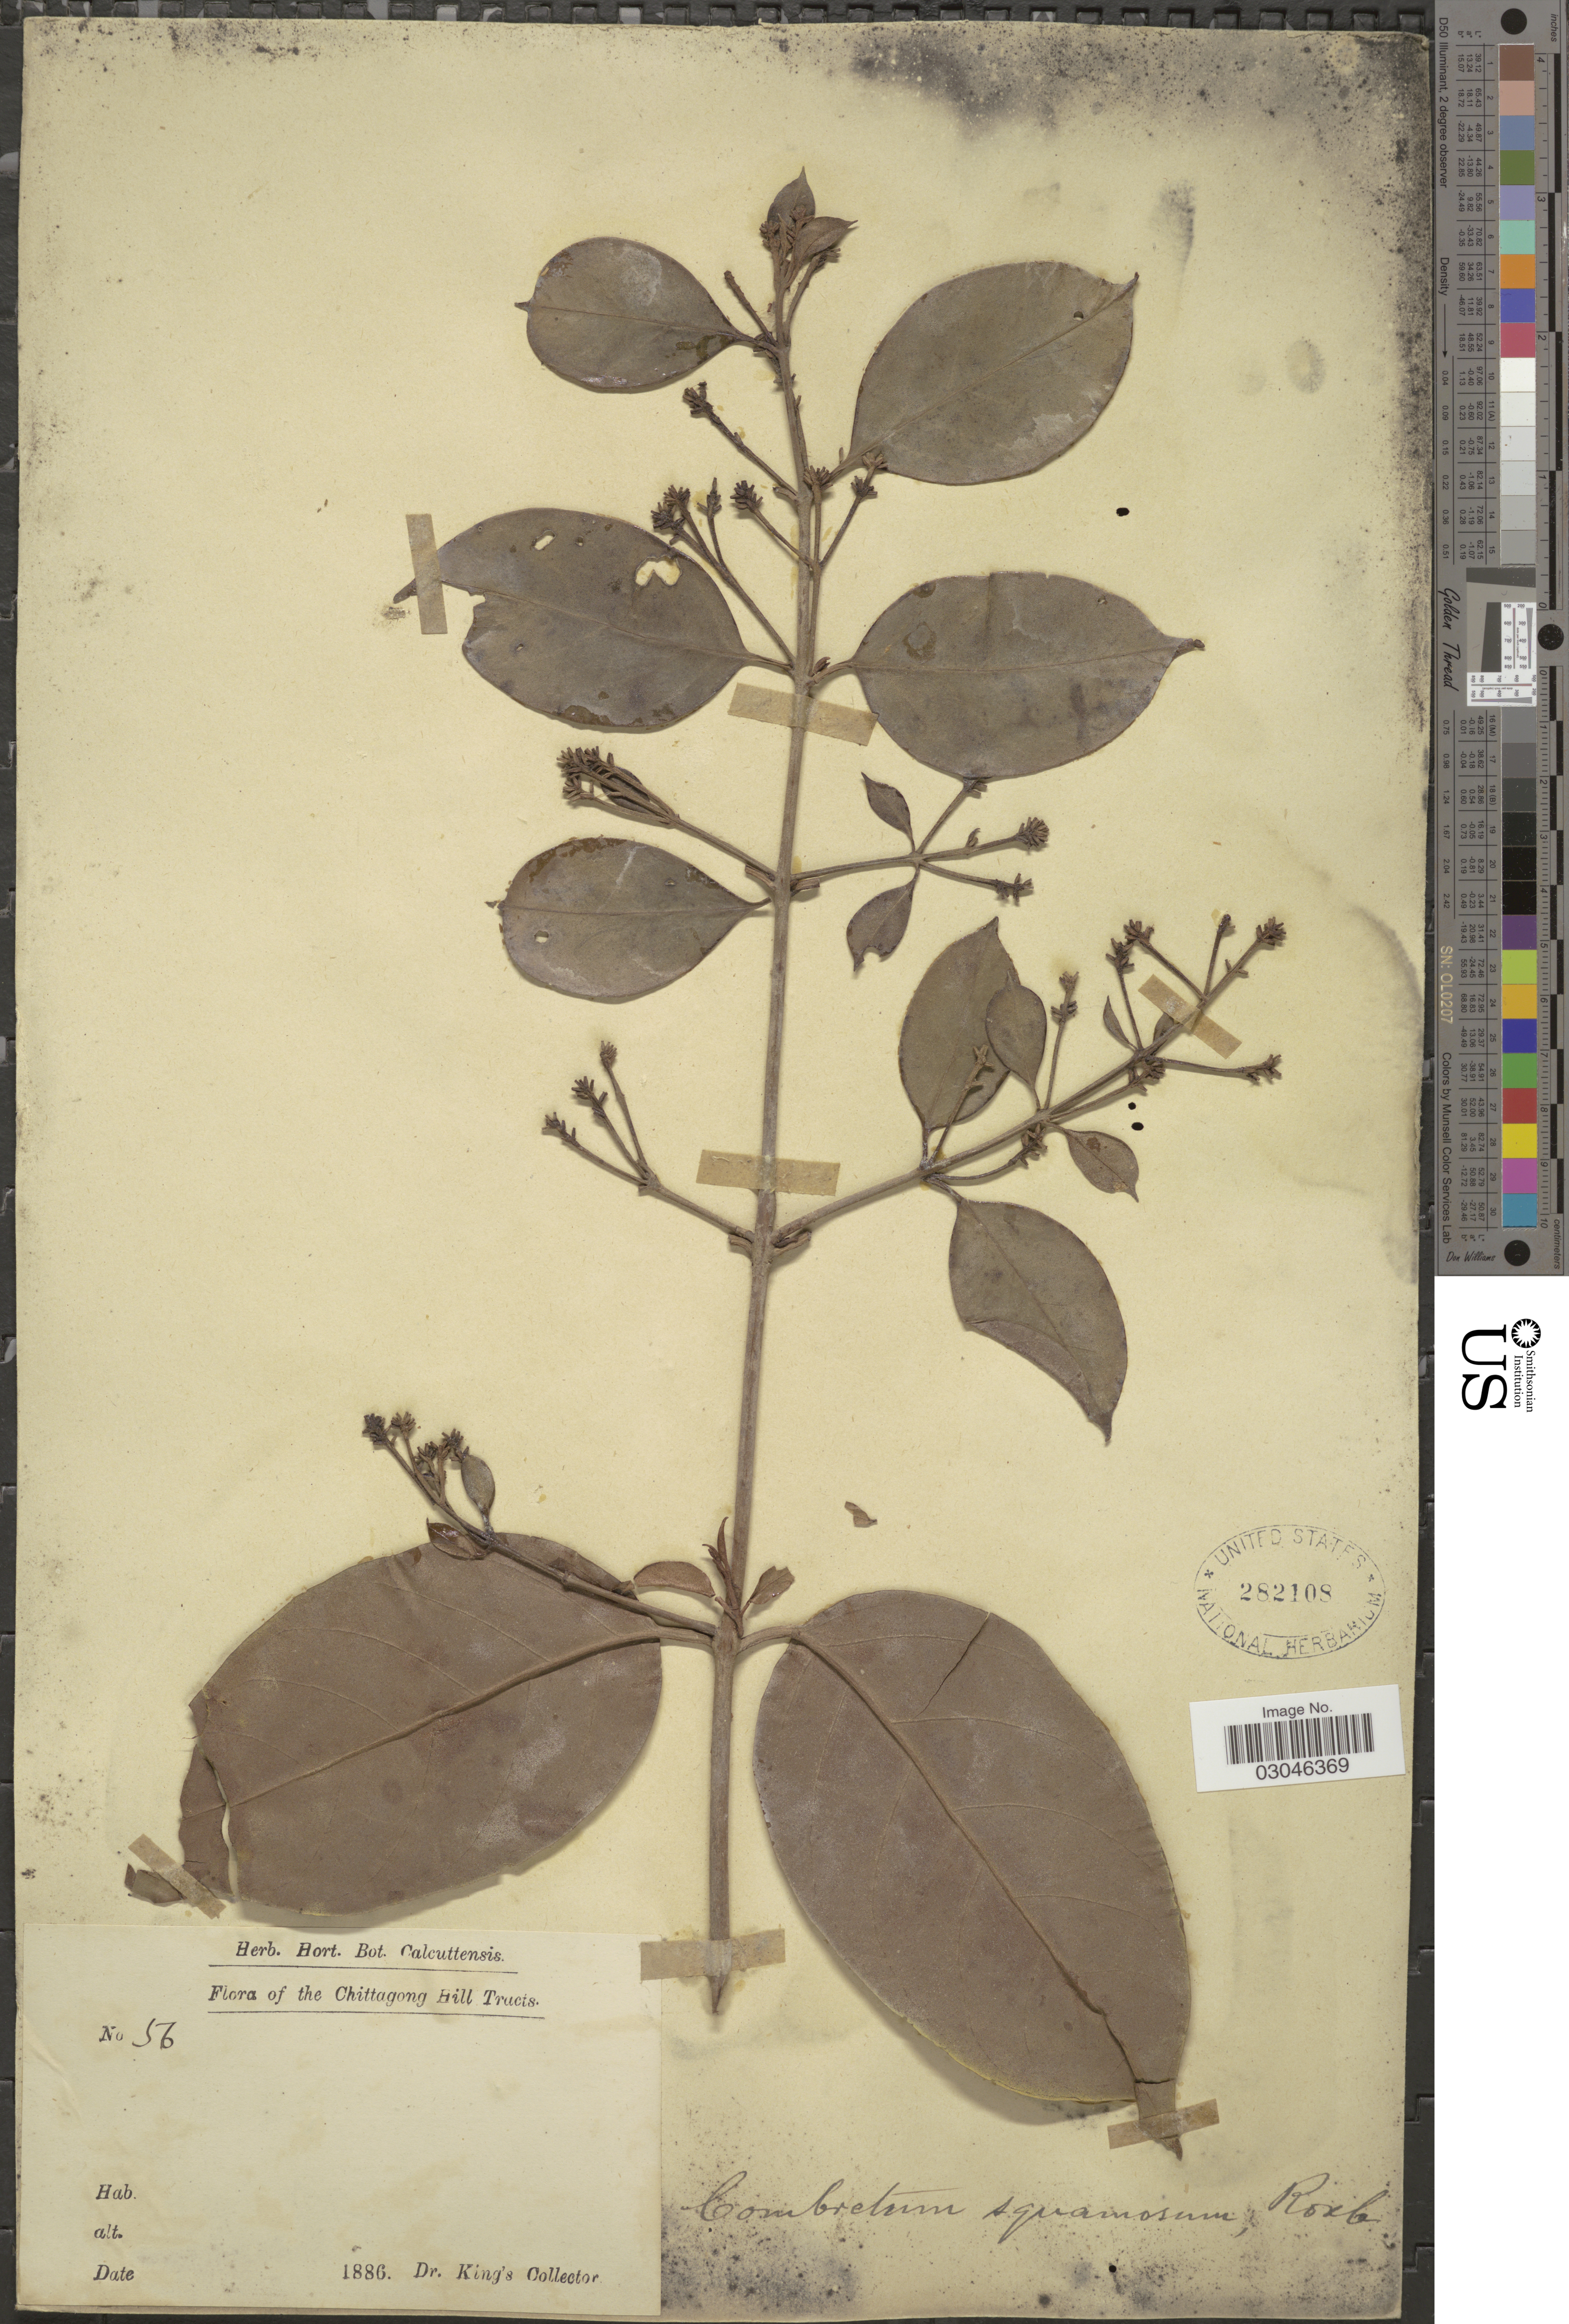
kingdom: Plantae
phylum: Tracheophyta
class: Magnoliopsida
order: Myrtales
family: Combretaceae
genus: Combretum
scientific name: Combretum squamosum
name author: Roxb.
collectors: Dr. King's collector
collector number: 56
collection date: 1886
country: Bangladesh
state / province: Chittagong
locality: Chittagong Hill Tracts.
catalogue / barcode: US 282108